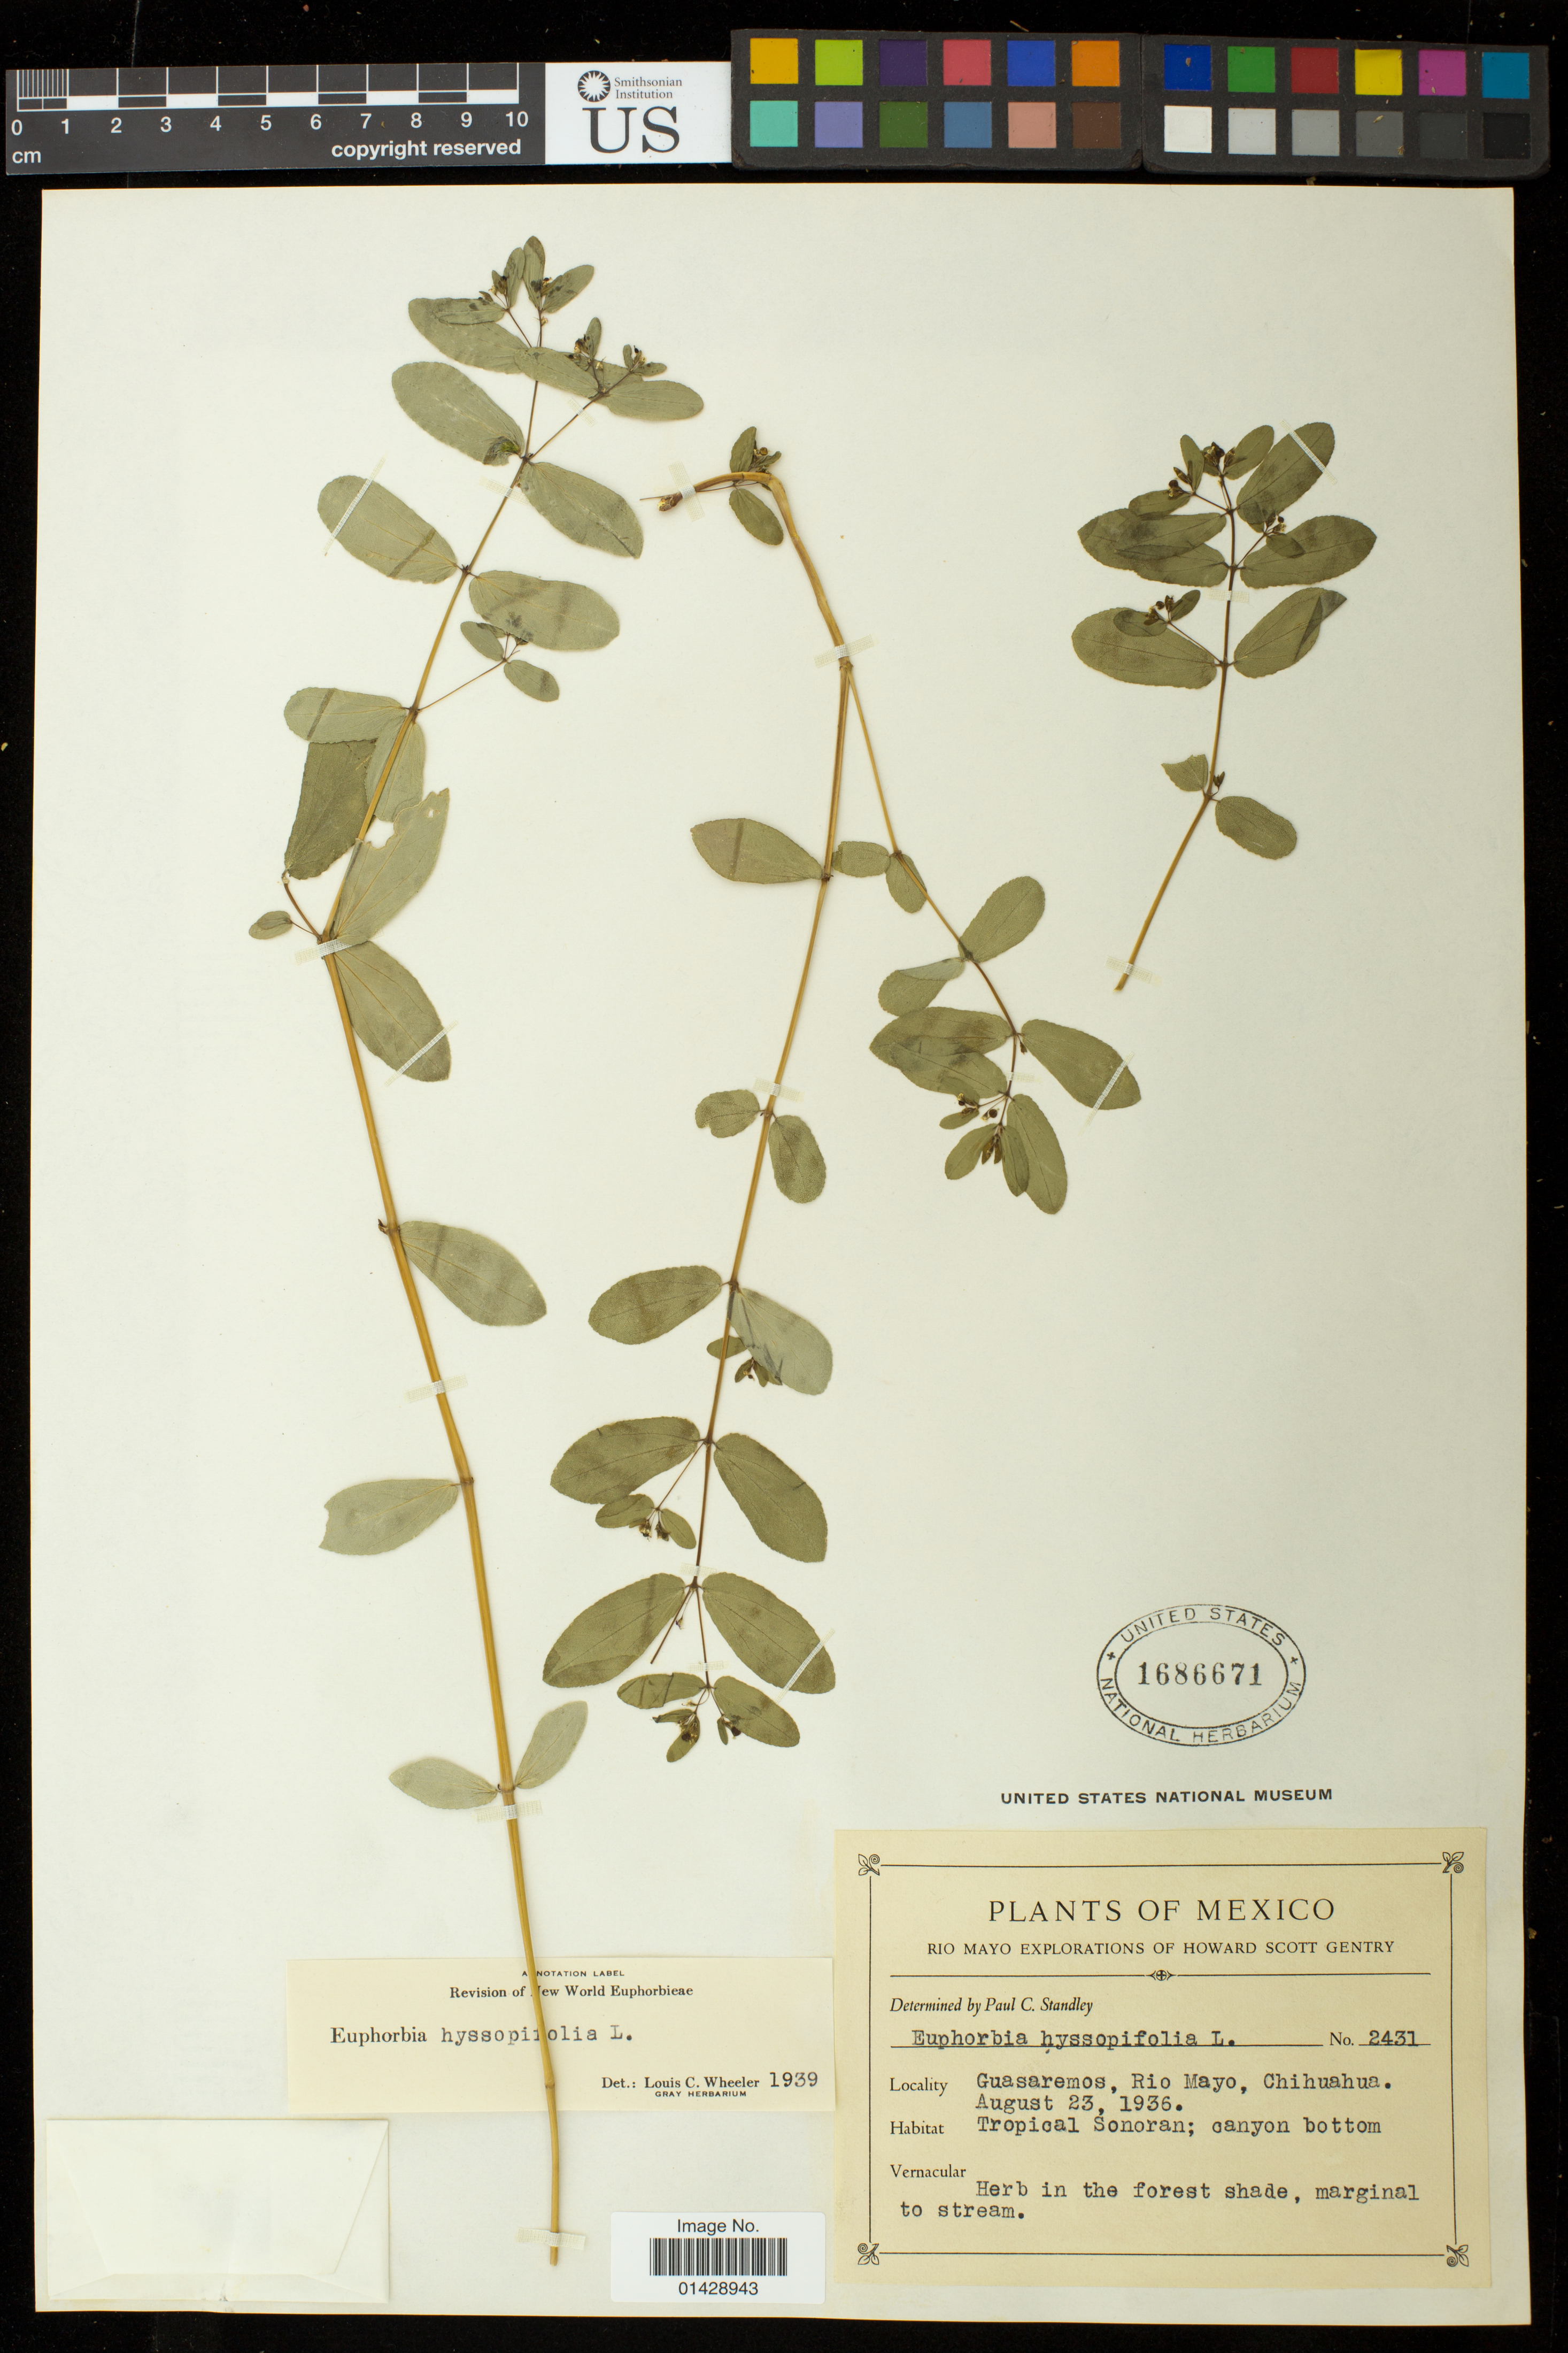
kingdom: Plantae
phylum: Tracheophyta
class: Magnoliopsida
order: Malpighiales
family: Euphorbiaceae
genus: Euphorbia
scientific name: Euphorbia hyssopifolia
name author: L.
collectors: H. S. Gentry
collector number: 2431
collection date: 1936-08-23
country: Mexico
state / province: Chihuahua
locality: Guasaremos, Rio Mayo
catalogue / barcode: US 1686671